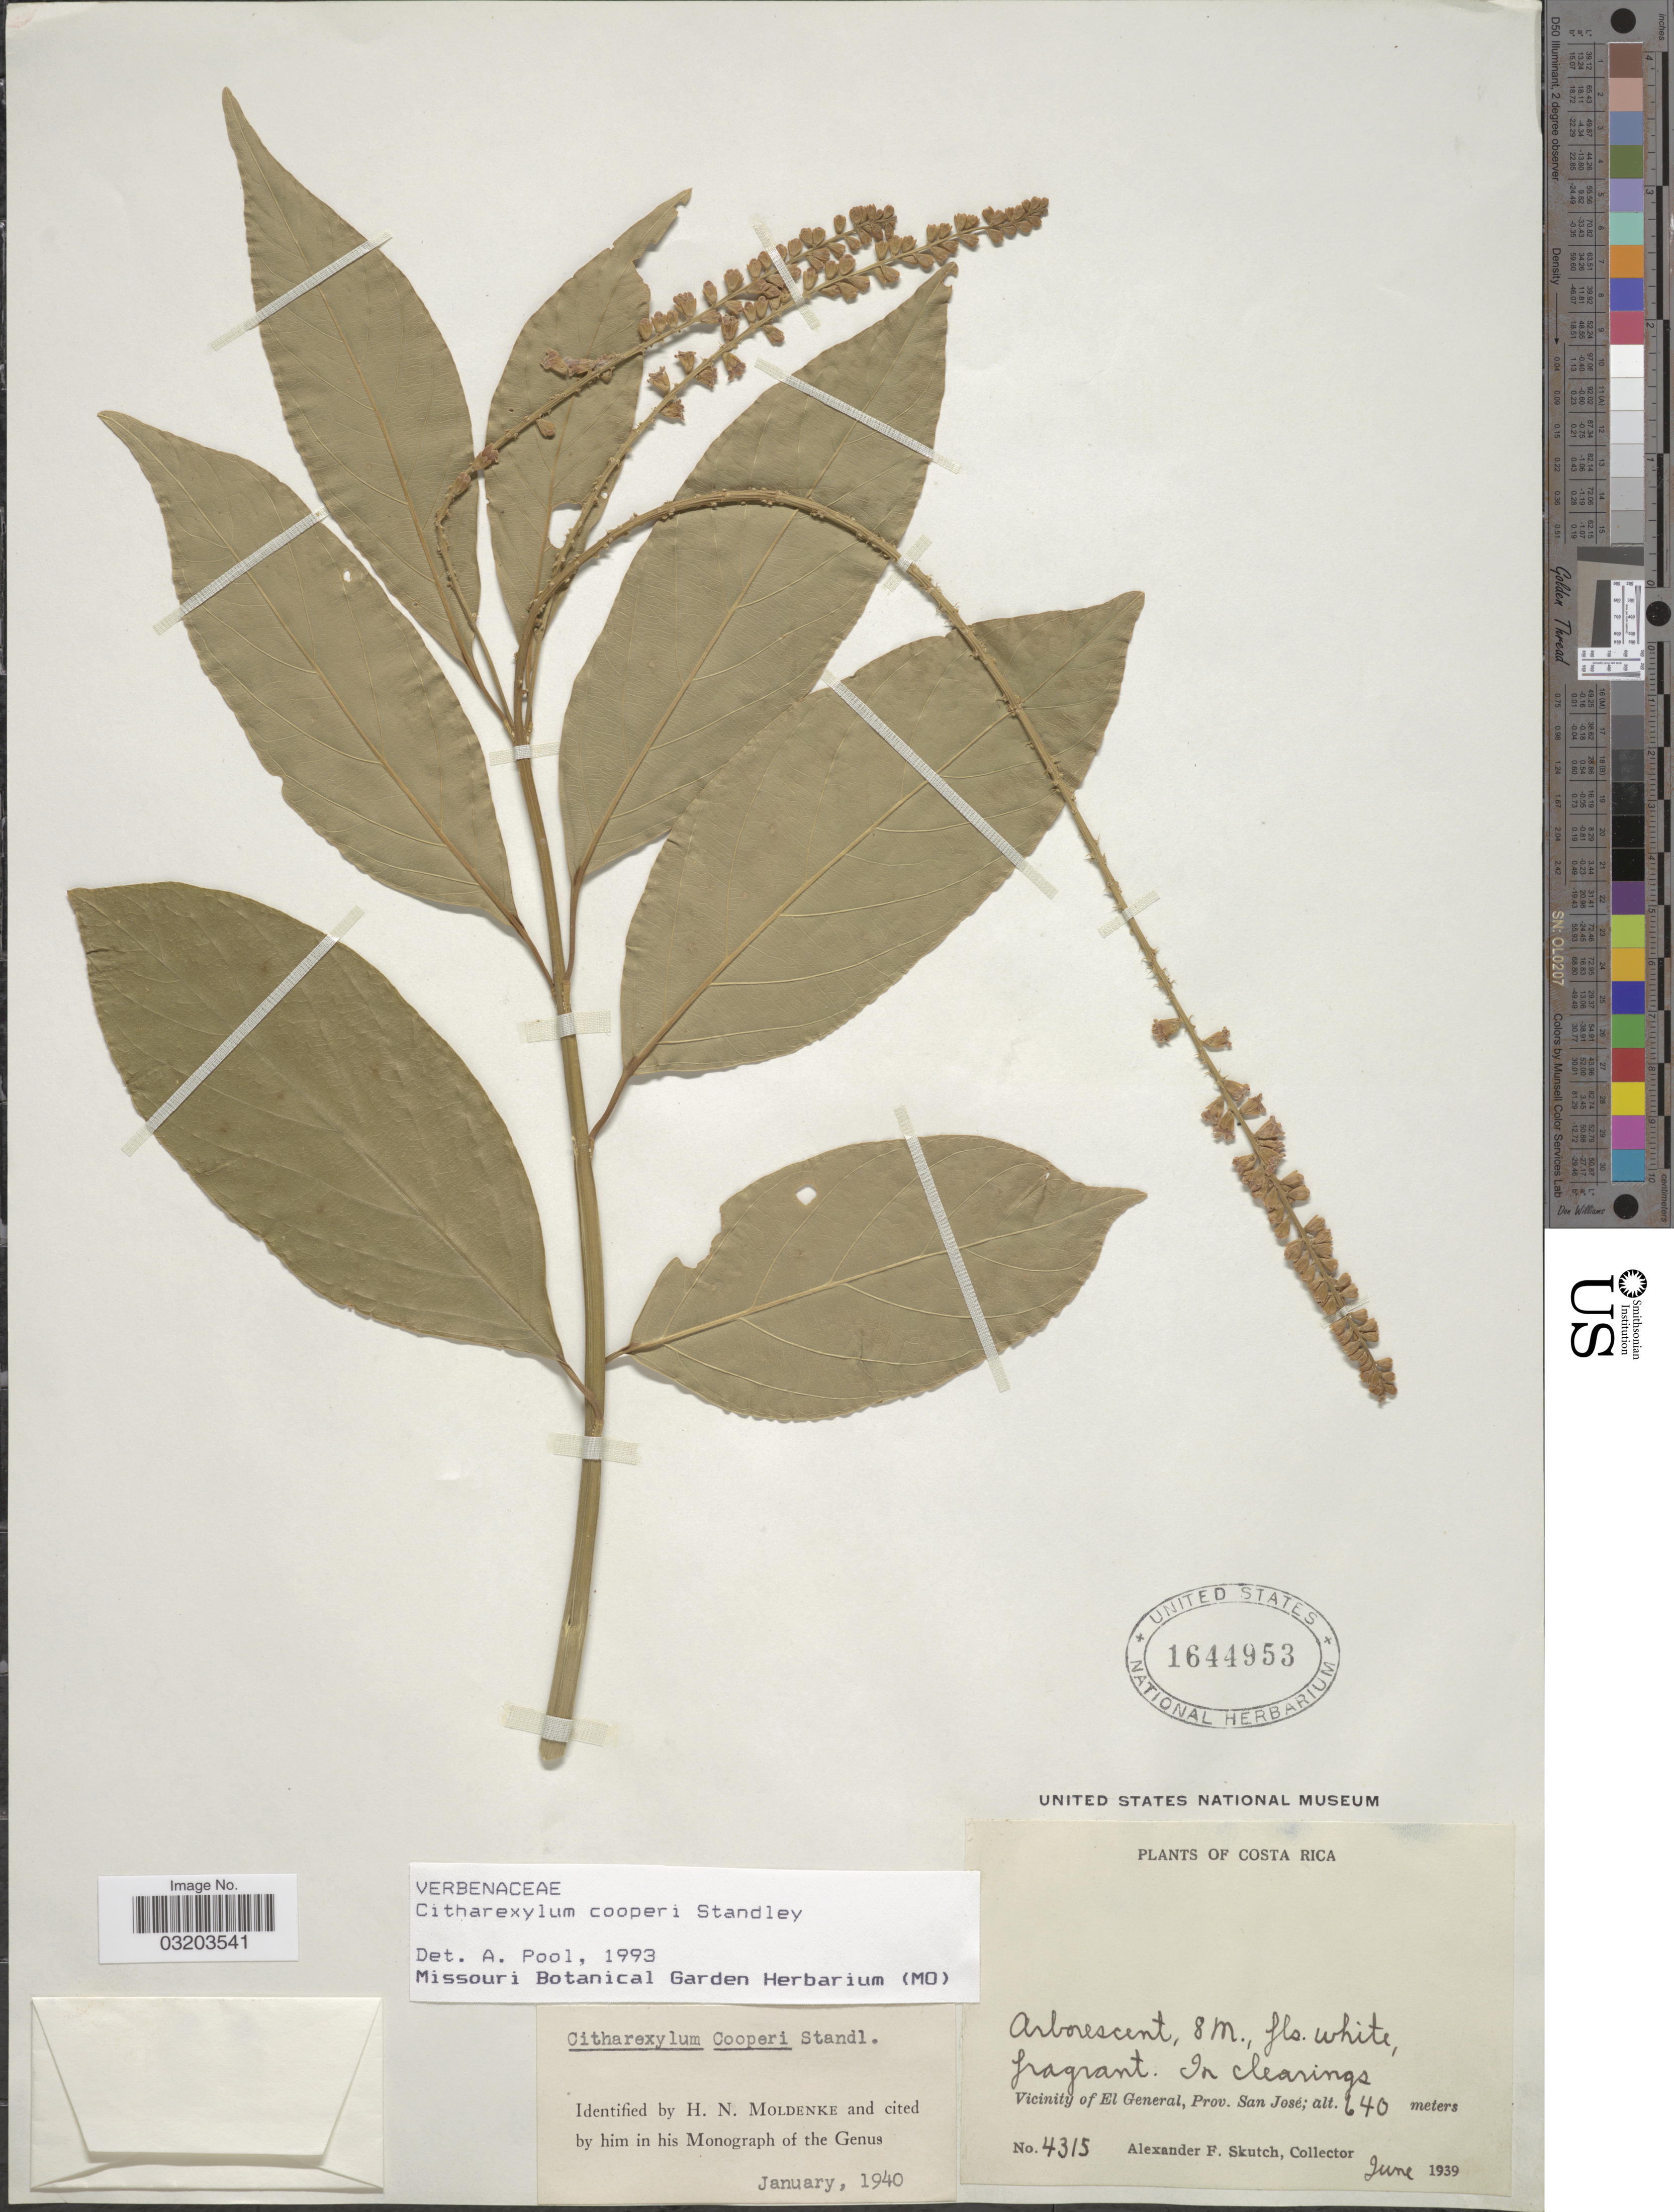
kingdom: Plantae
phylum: Tracheophyta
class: Magnoliopsida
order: Lamiales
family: Verbenaceae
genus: Citharexylum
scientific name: Citharexylum cooperi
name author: Standl.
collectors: A. F. Skutch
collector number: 4315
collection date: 1939-06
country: Costa Rica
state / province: San José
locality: In clearings. Vicinity of El General.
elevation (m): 640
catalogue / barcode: US 1644953